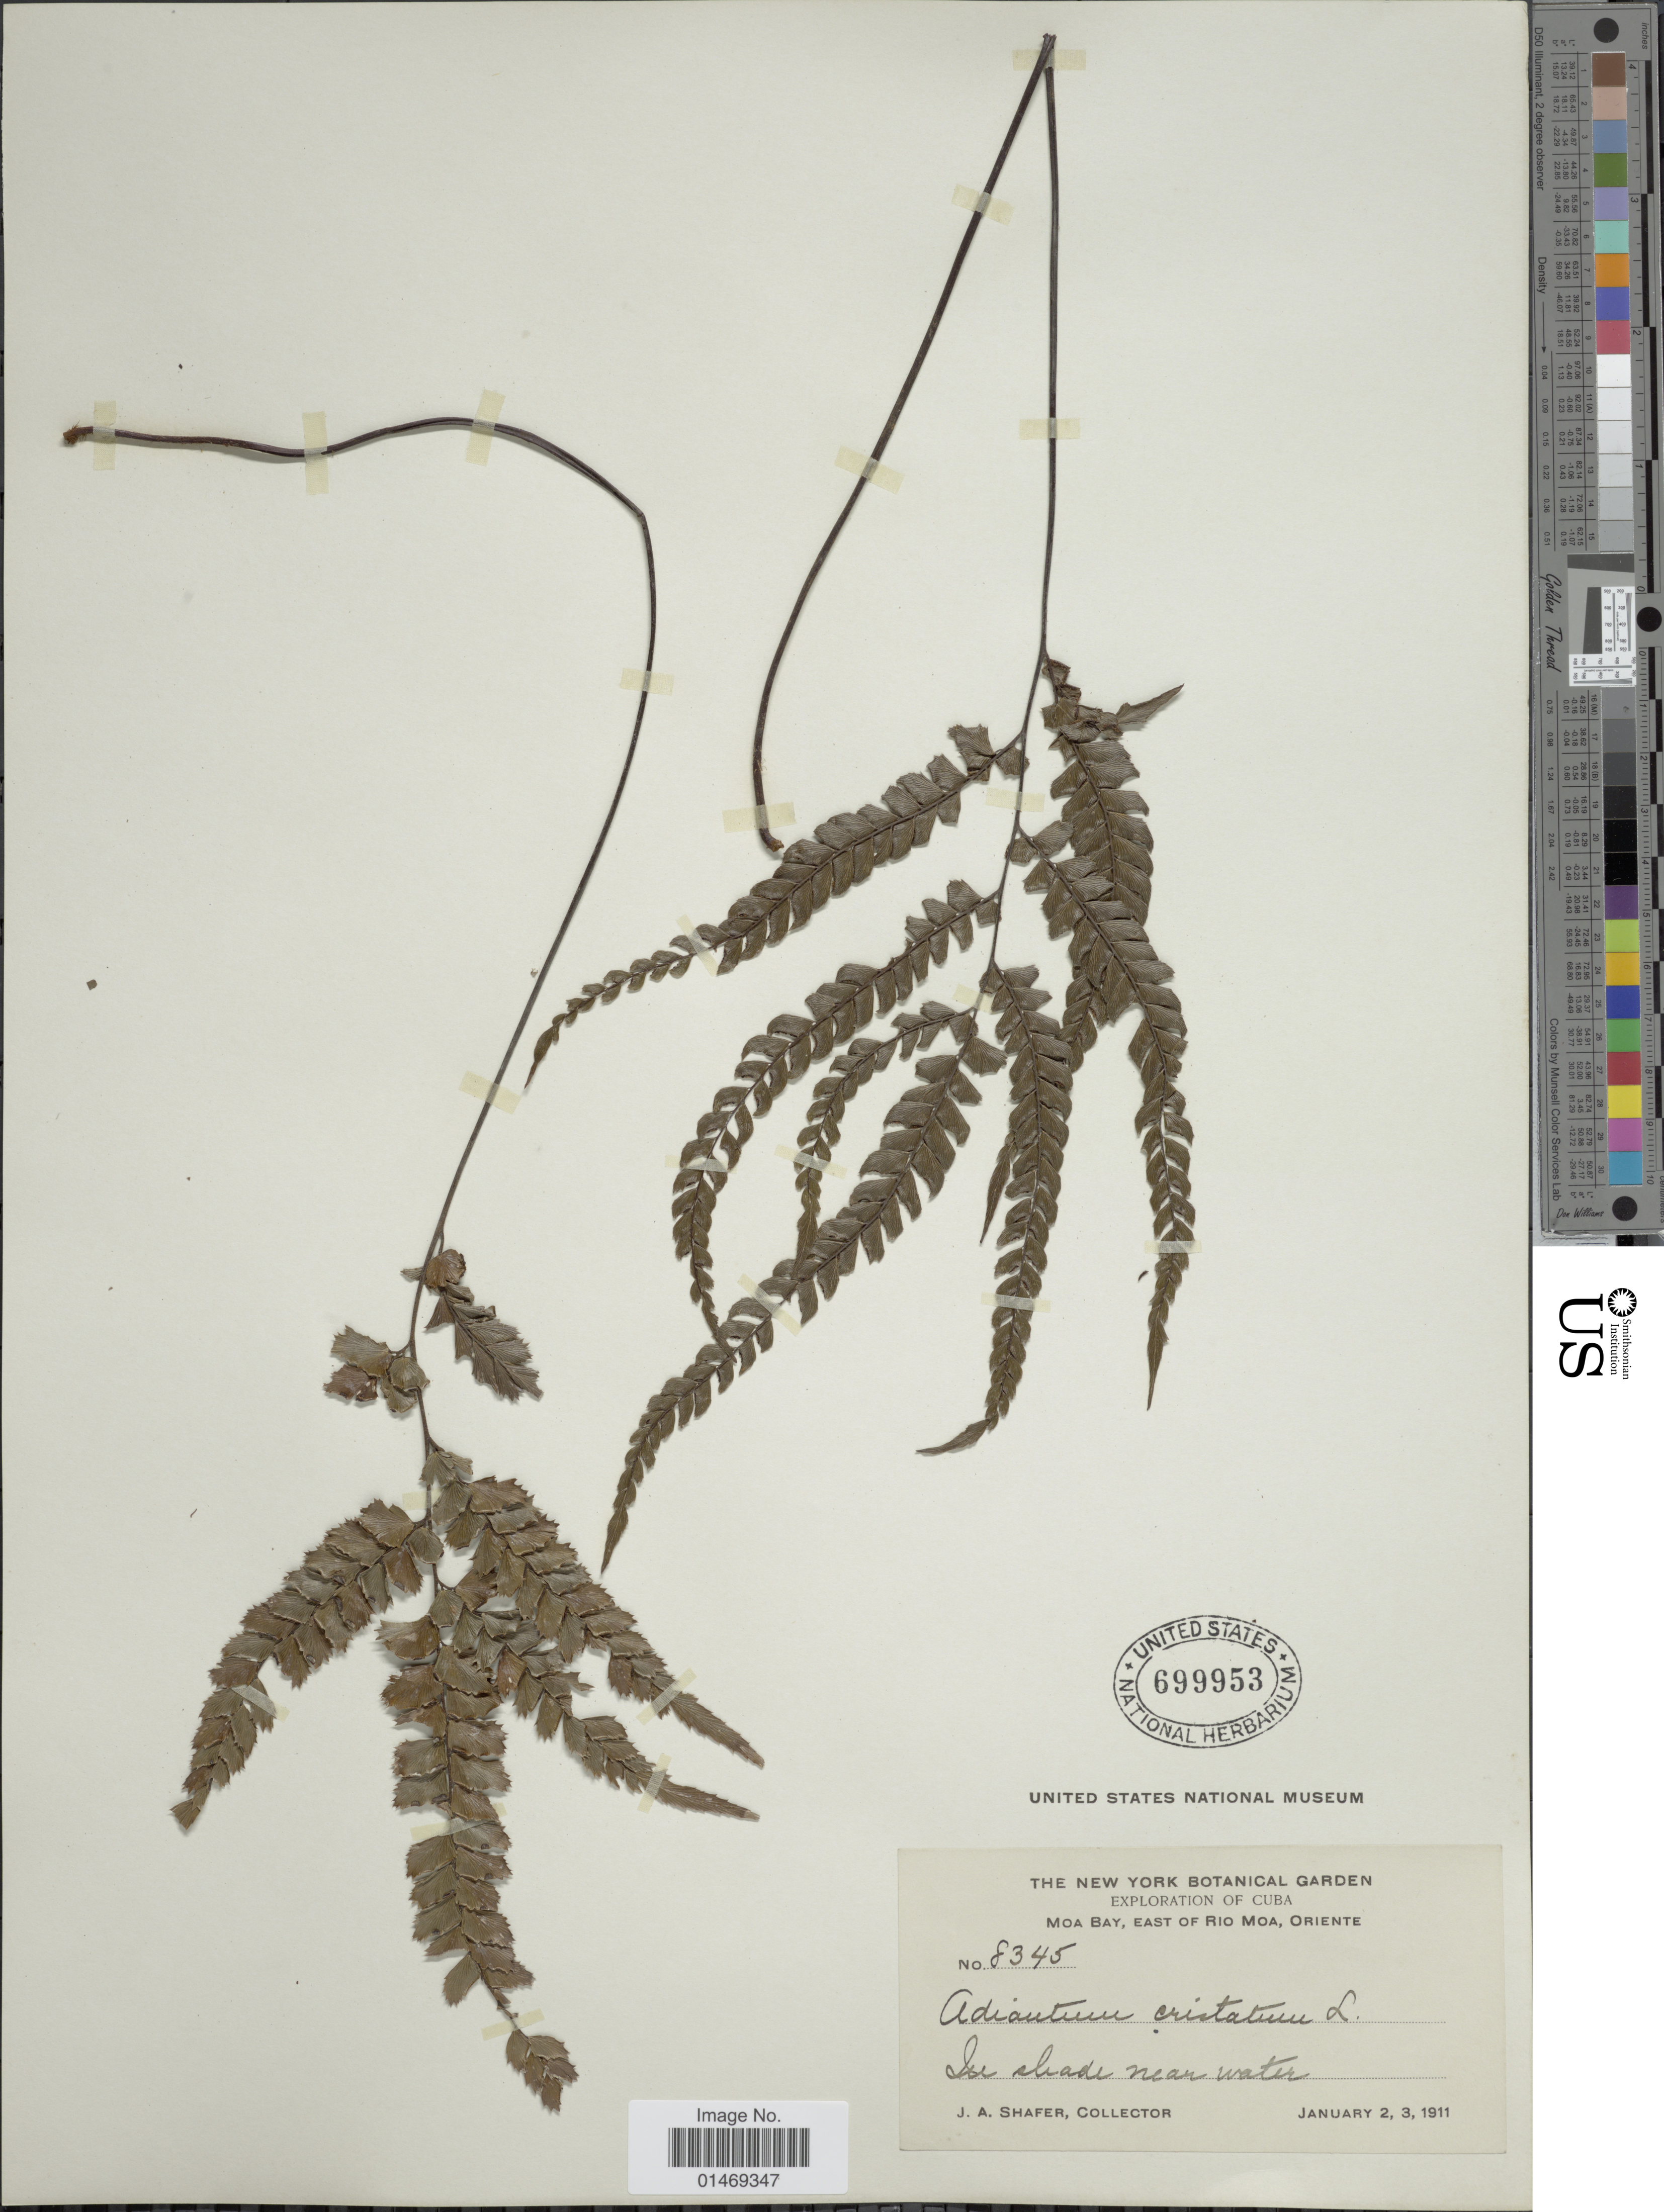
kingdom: Plantae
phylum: Tracheophyta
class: Polypodiopsida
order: Polypodiales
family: Pteridaceae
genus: Adiantum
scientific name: Adiantum pyramidale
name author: (L.) Willd.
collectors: J. A. Shafer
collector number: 8345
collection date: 1911-01-02/1911-01-03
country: Cuba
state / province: Oriente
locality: Moa Bay, East of Rio Moa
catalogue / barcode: US 699953